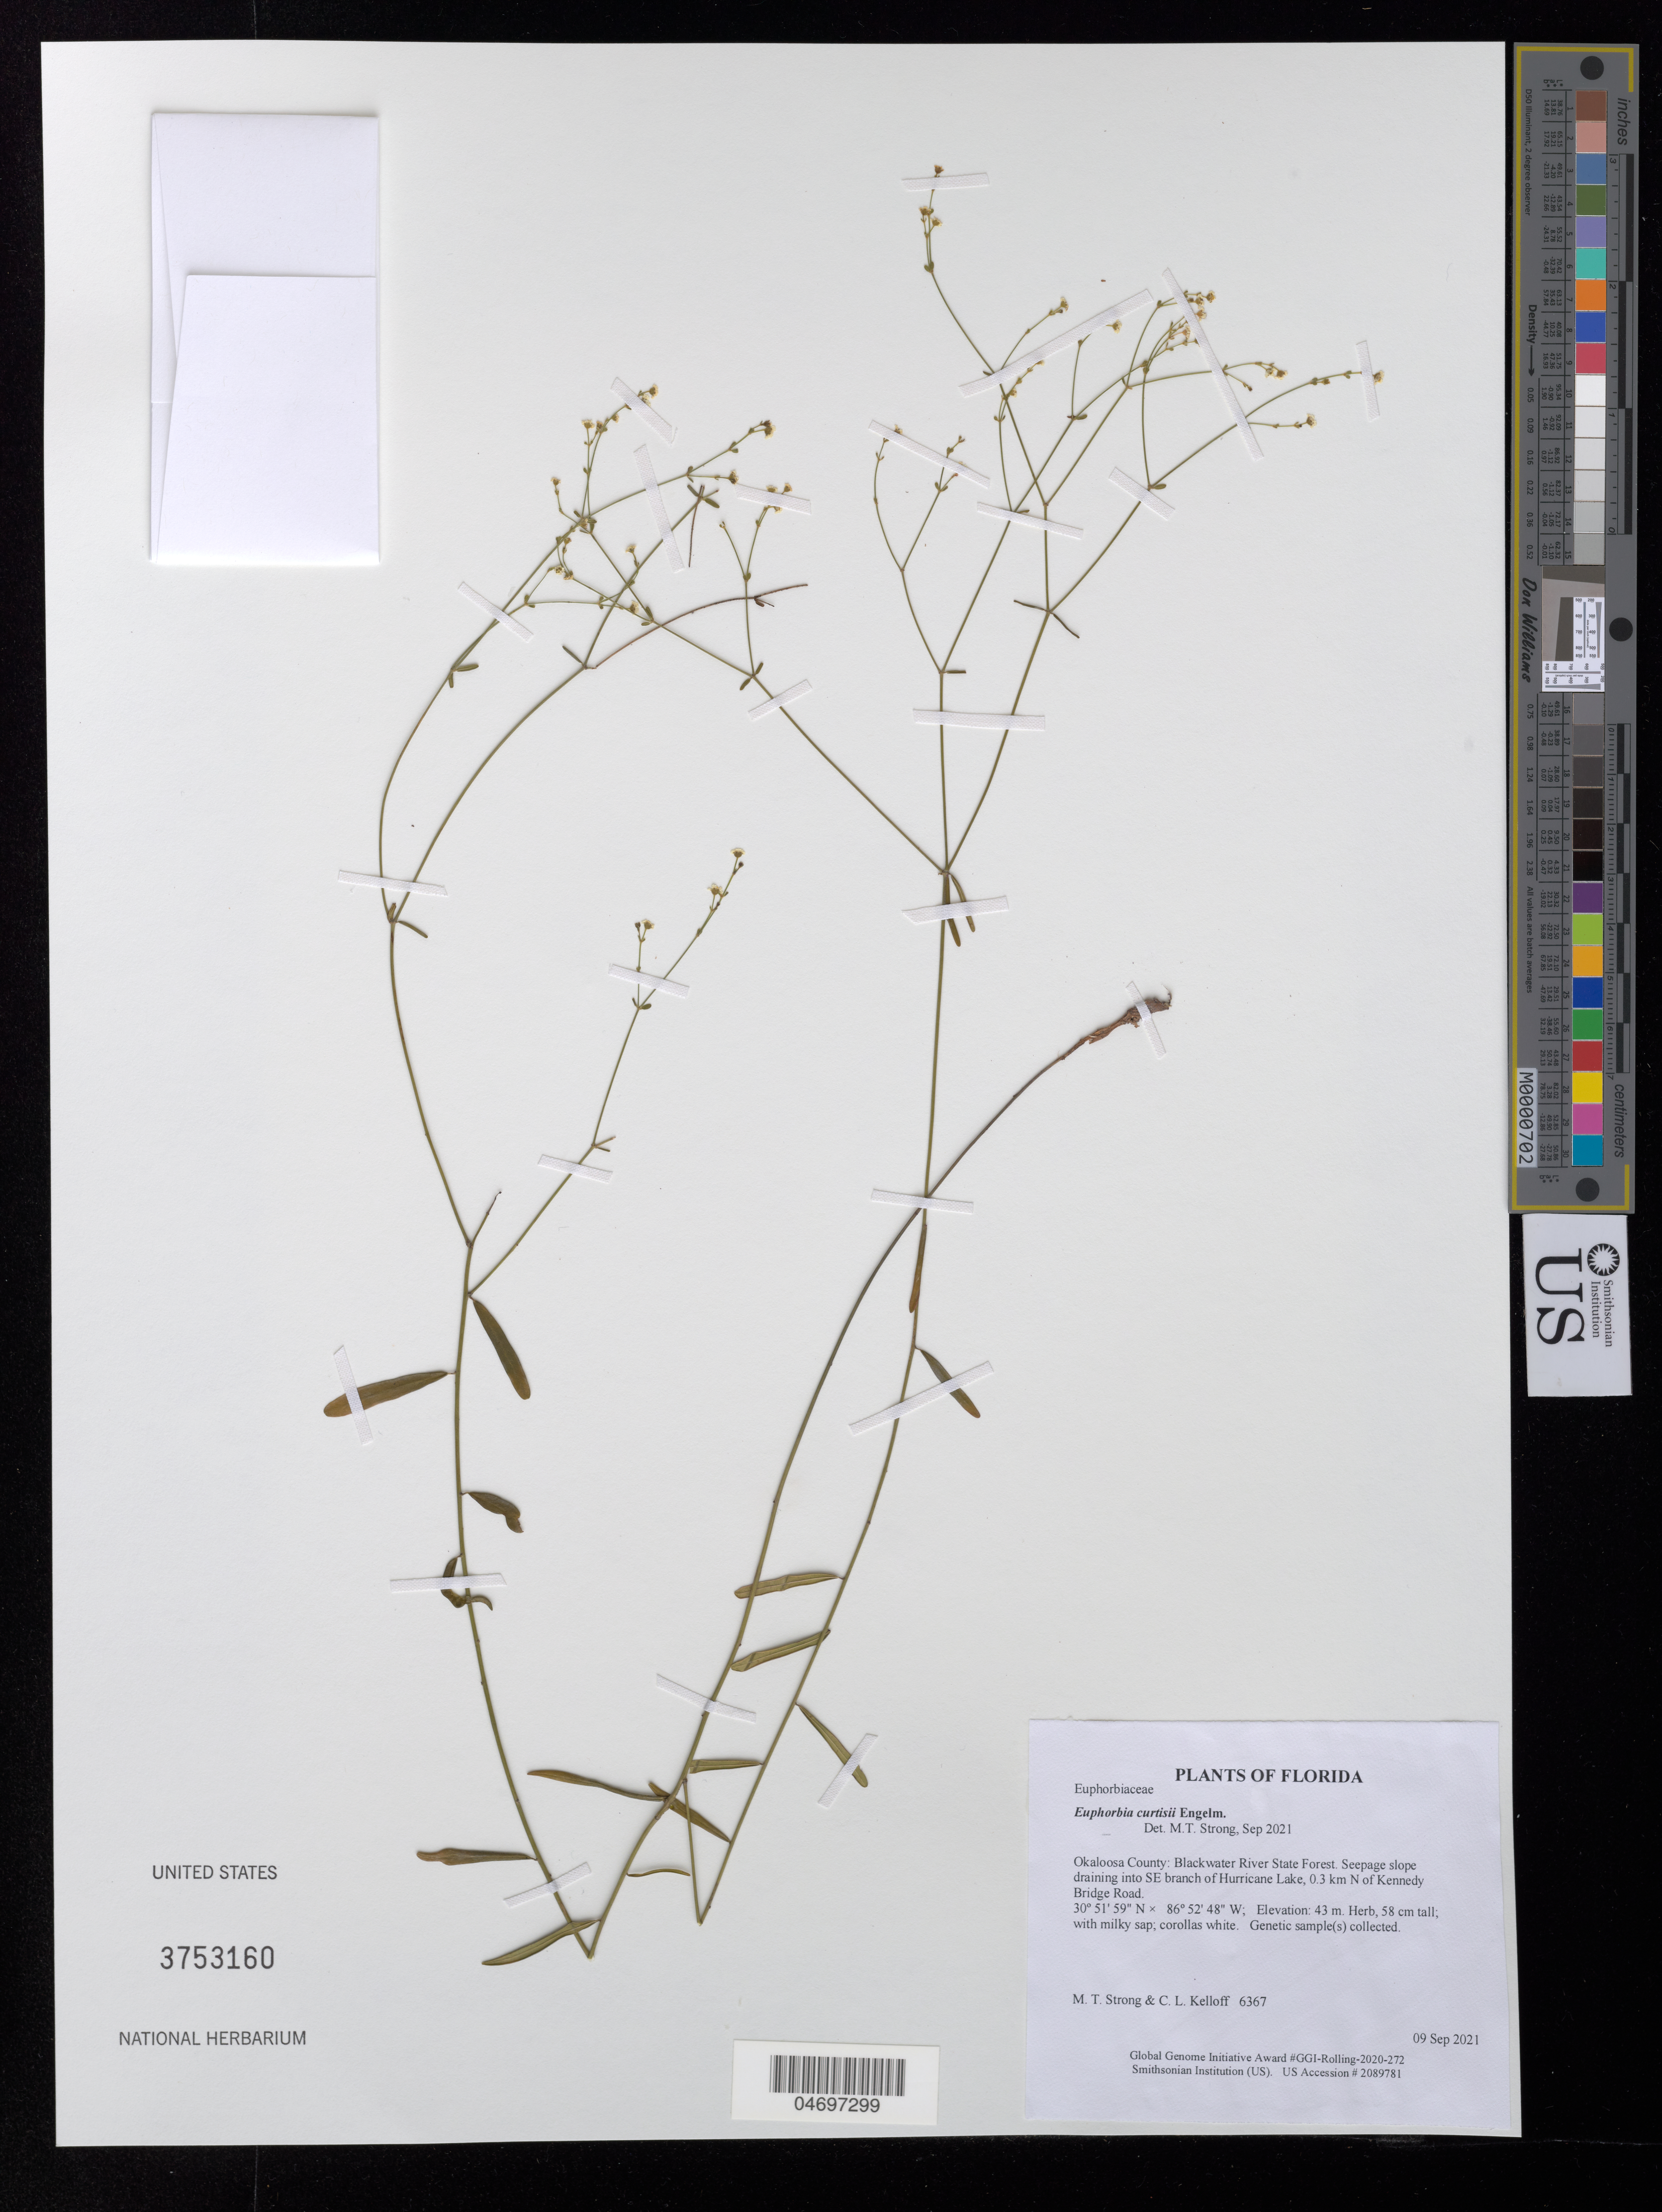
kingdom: Plantae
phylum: Tracheophyta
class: Magnoliopsida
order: Malpighiales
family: Euphorbiaceae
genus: Euphorbia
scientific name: Euphorbia curtisii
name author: Engelm.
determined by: Strong, Mark T.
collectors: M. T. Strong & C. L. Kelloff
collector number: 6367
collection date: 2021-09-09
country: United States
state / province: Florida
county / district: Okaloosa County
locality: Blackwater River State Forest. Seepage slope draining into SE branch of Hurricane Lake, 0.3 km N of Kennedy Bridge Road.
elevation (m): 43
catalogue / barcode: US 3753160